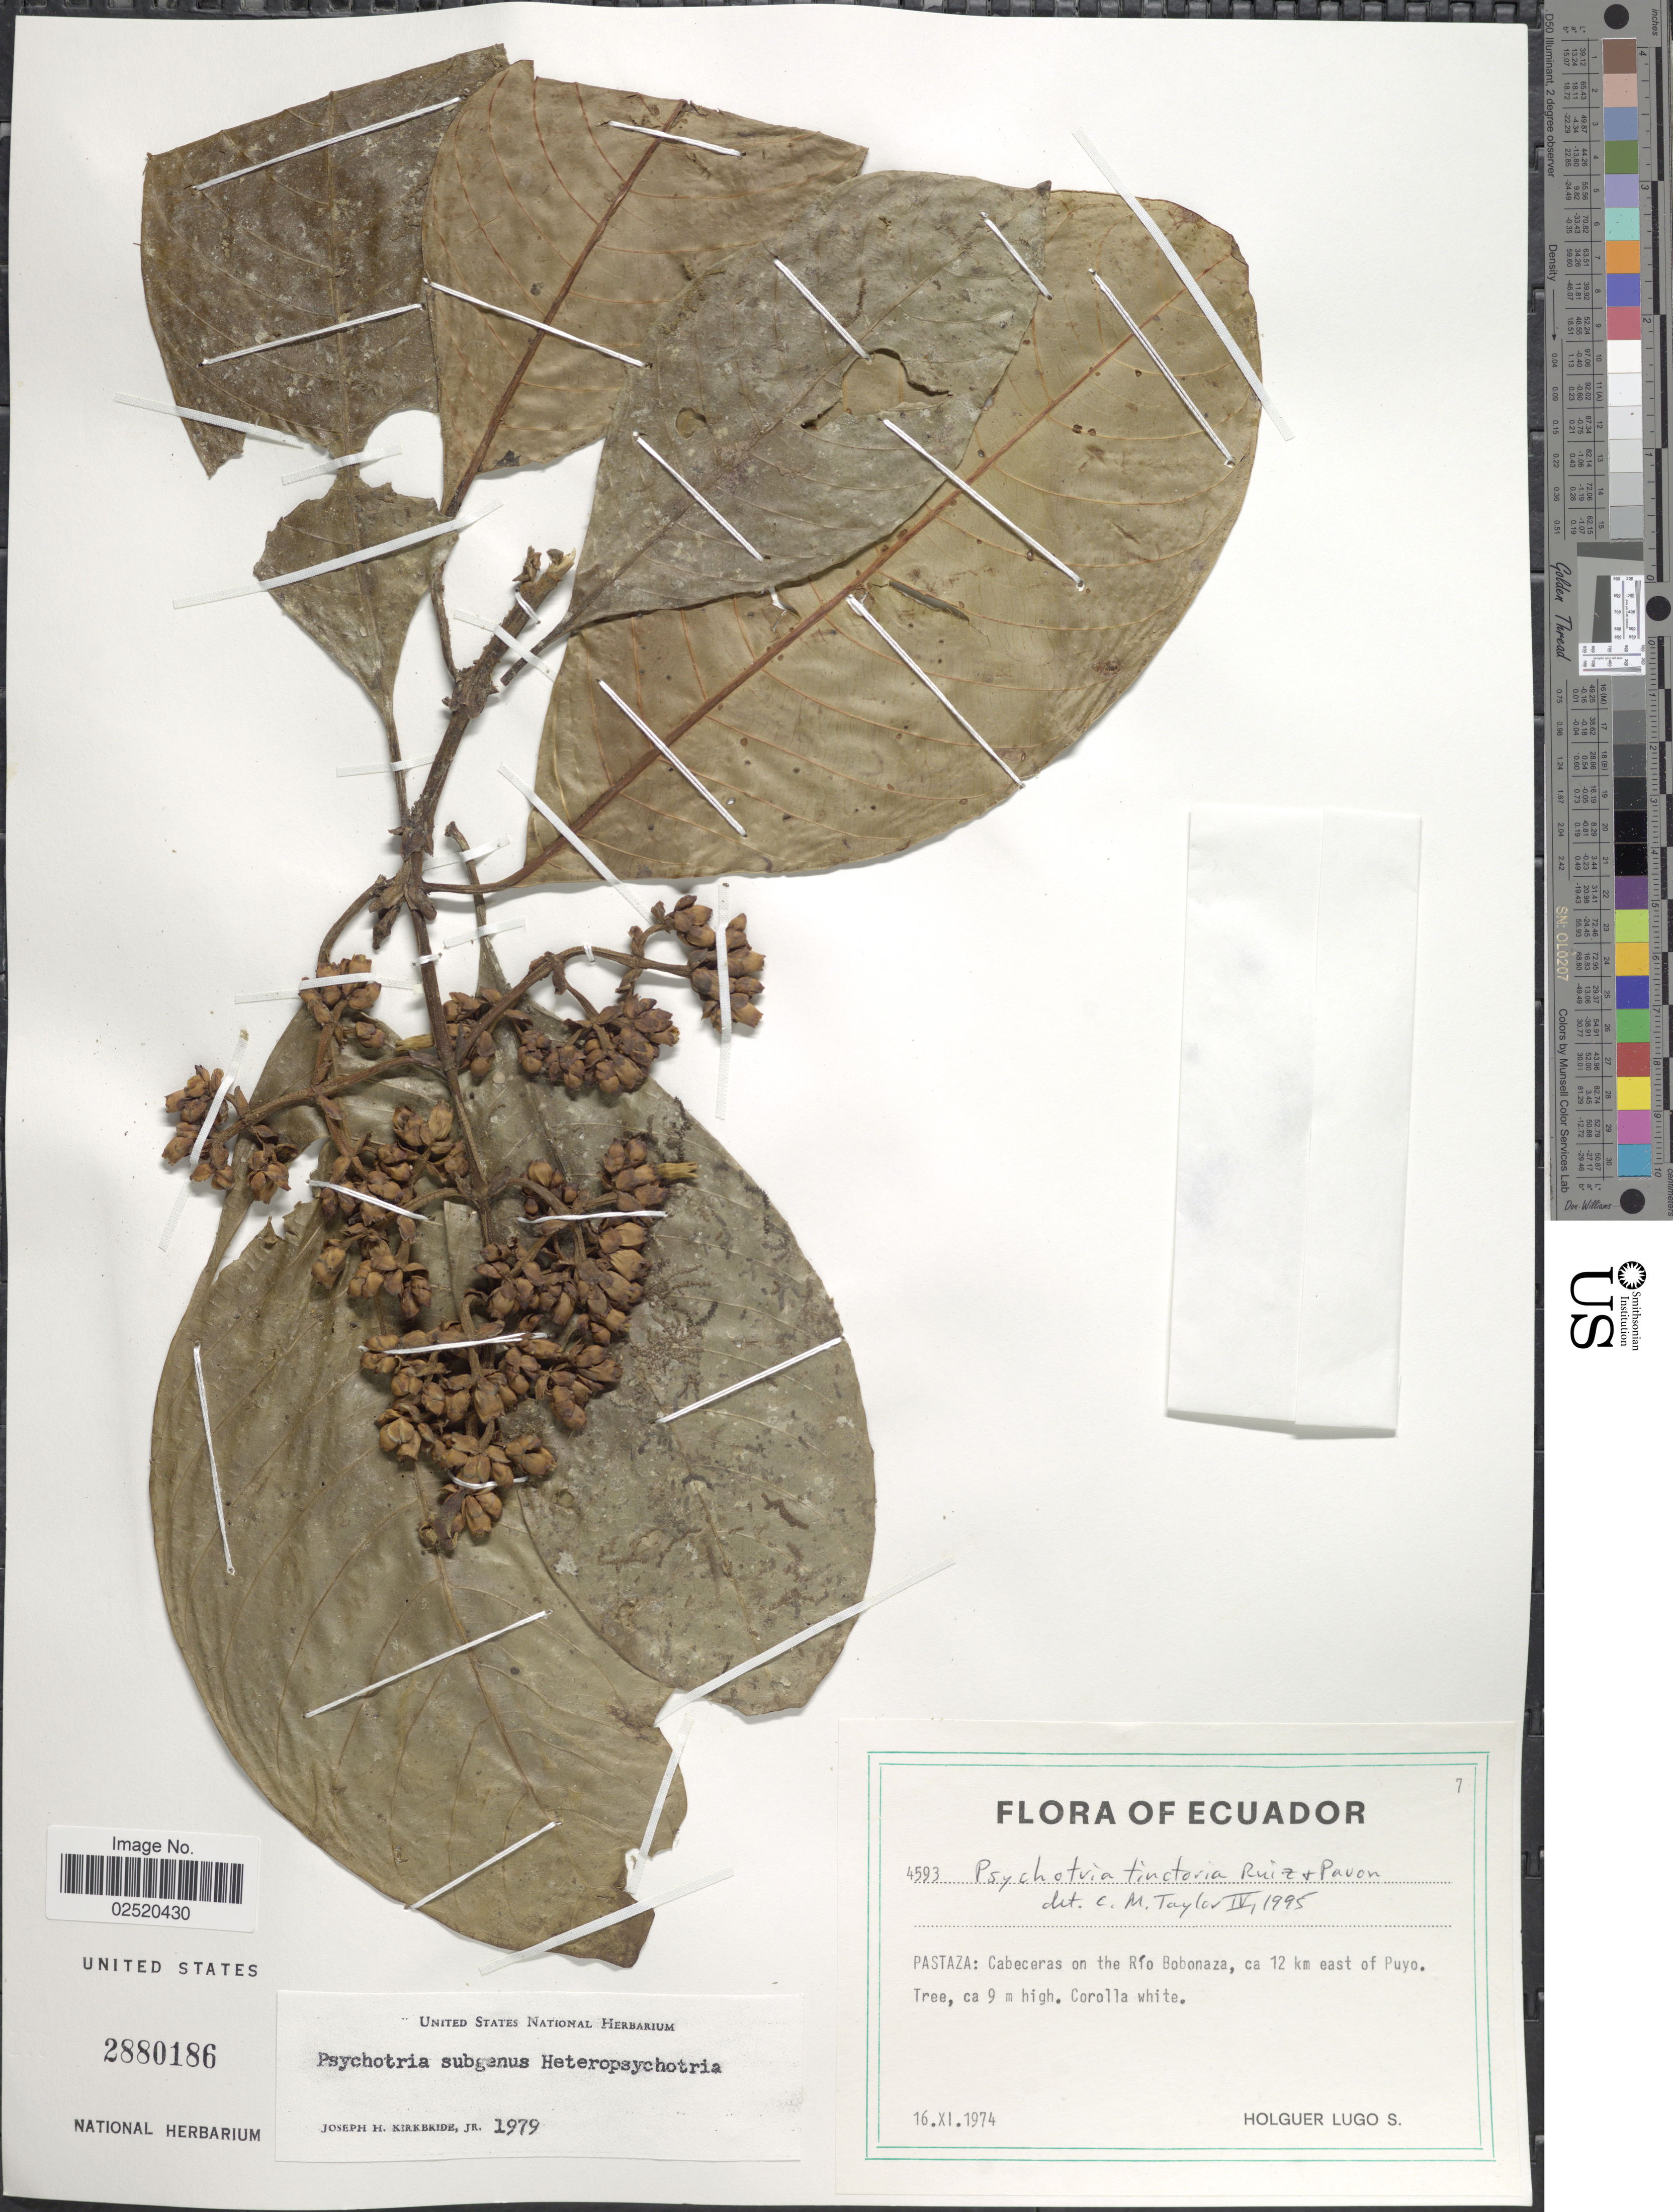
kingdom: Plantae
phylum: Tracheophyta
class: Magnoliopsida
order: Gentianales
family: Rubiaceae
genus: Psychotria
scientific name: Psychotria tinctoria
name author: Ruiz & Pav.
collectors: H. Lugo S.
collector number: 4593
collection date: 1974-11-16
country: Ecuador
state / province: Pastaza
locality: Cabeceras on the Río Bobonaza, ca 12 km east of Puyo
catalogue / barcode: US 2880186